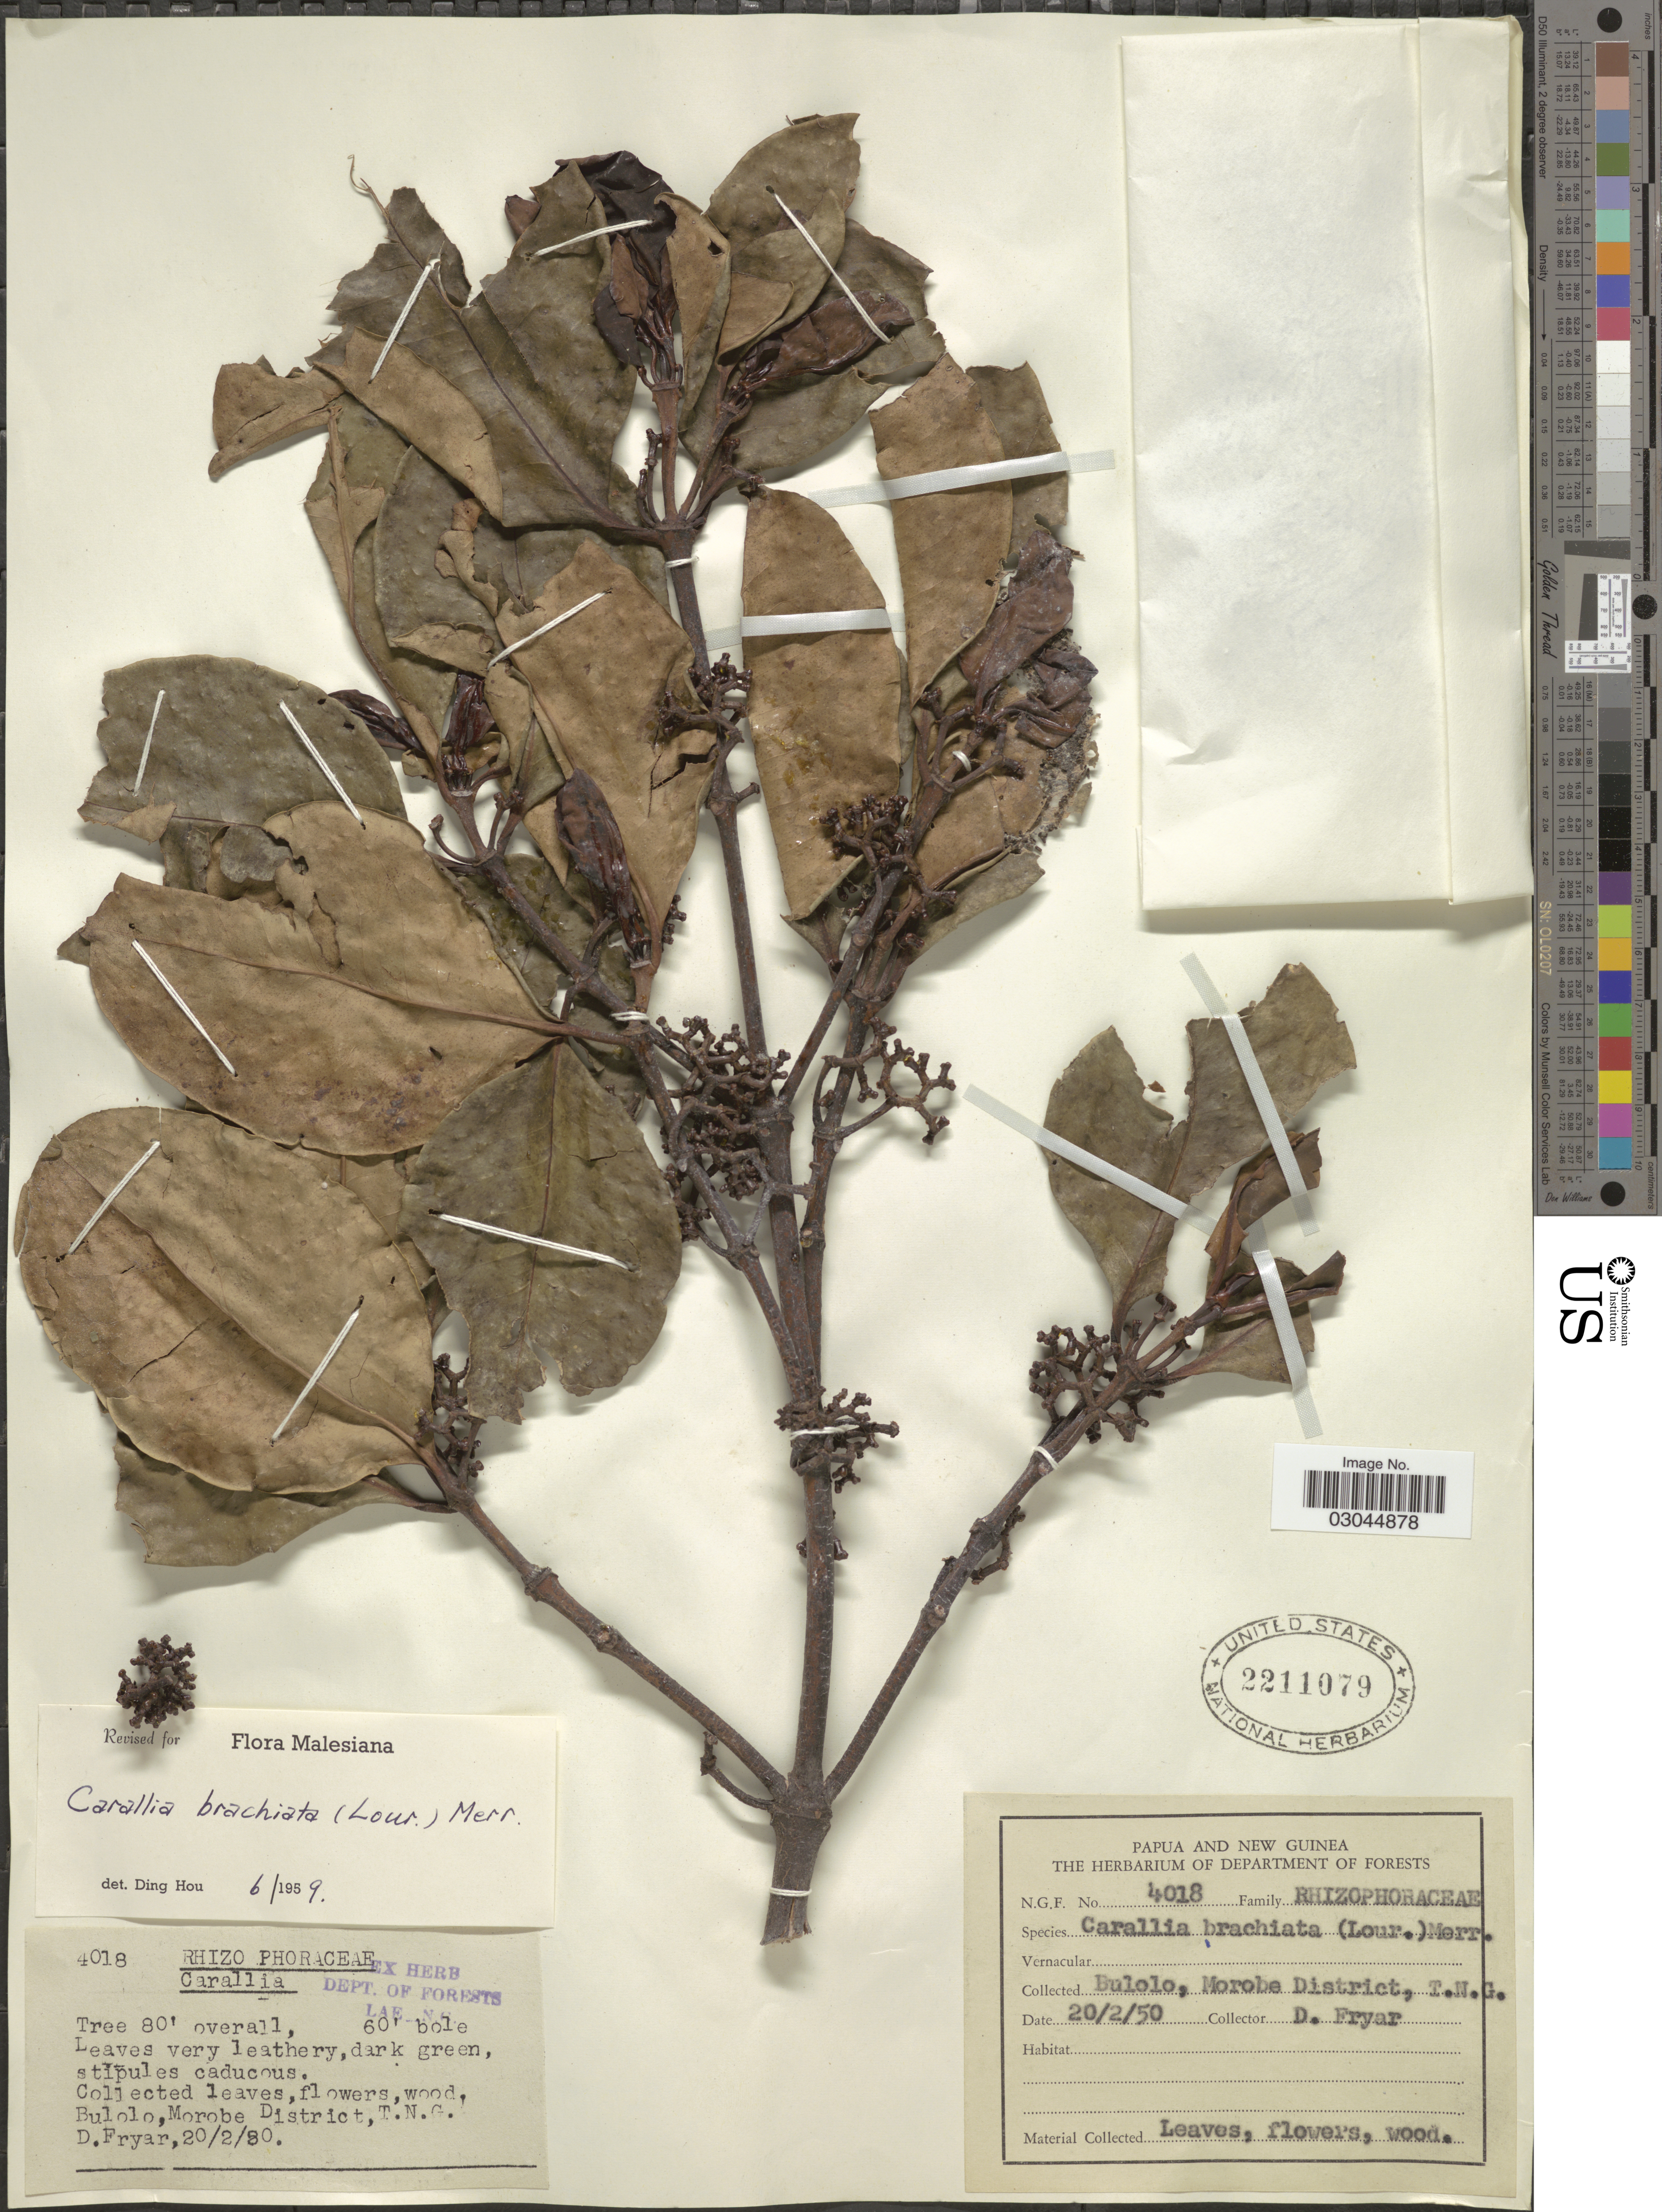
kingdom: Plantae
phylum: Tracheophyta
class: Magnoliopsida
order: Malpighiales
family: Rhizophoraceae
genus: Carallia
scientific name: Carallia brachiata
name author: (Lour.) Merr.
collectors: D. Fryar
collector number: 4018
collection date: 1950-02-20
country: Papua New Guinea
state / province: Morobe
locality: Bulolo, Morobe District, T.N.G.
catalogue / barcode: US 2211079